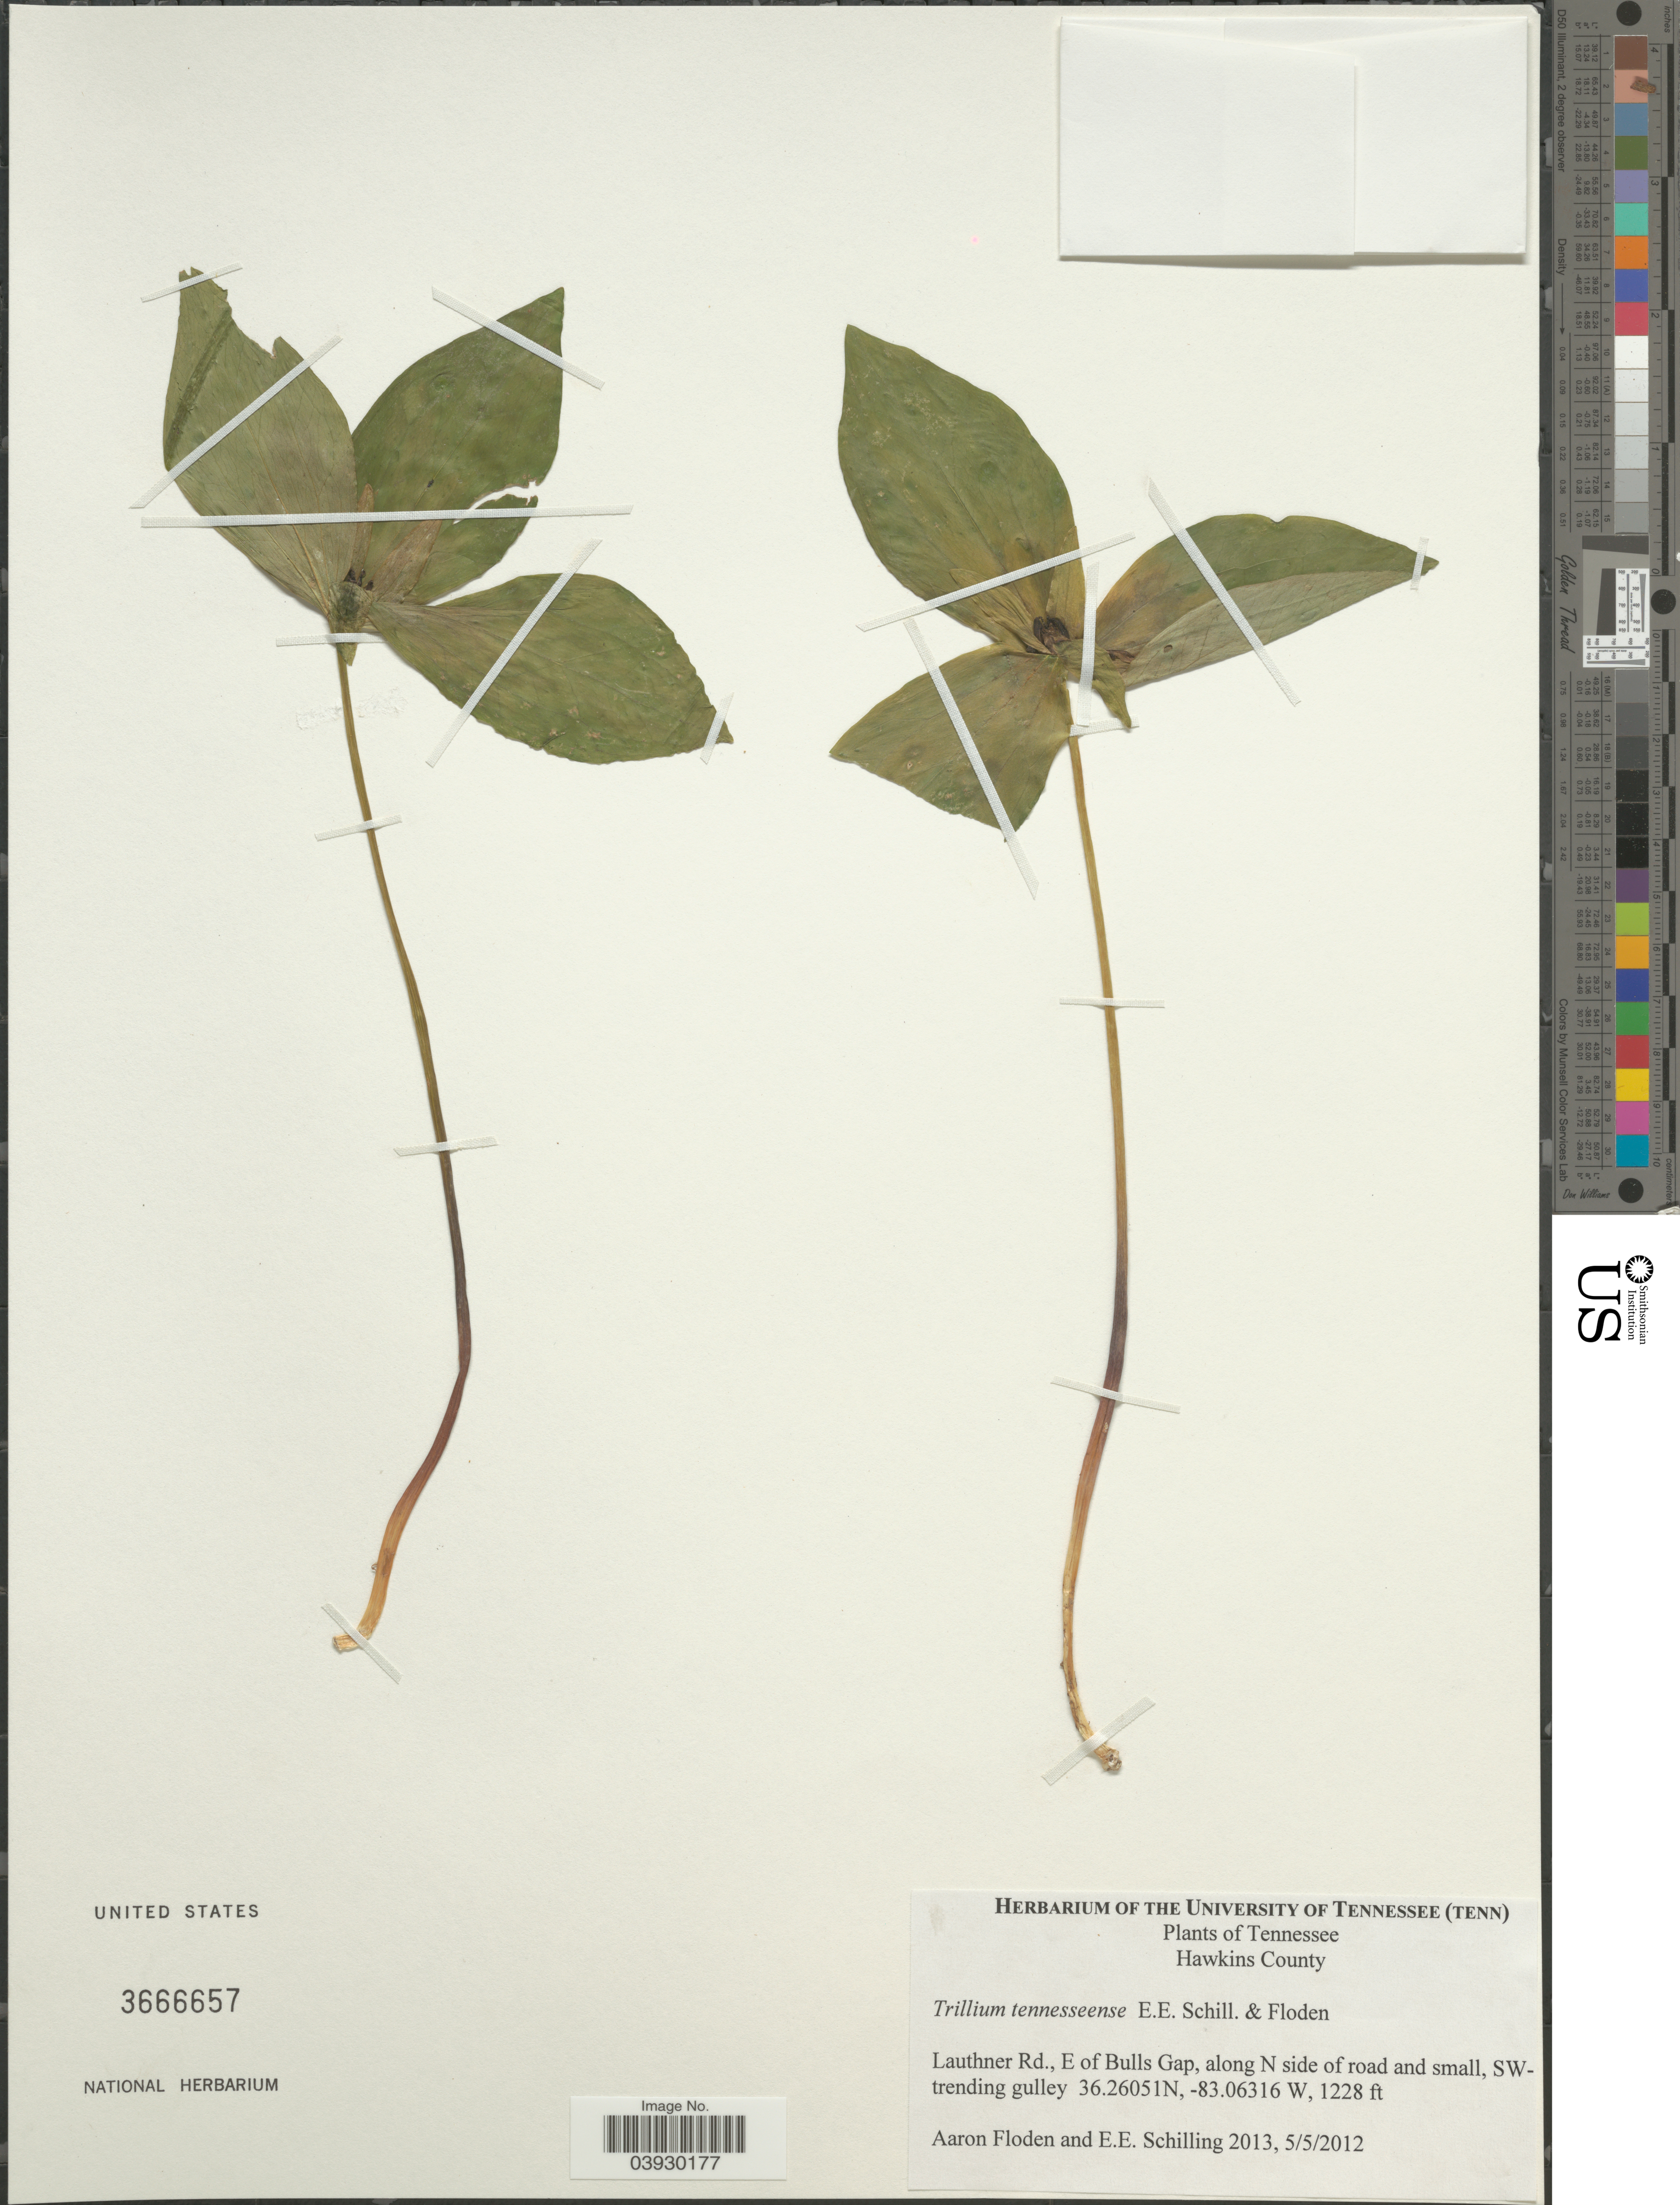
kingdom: Plantae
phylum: Tracheophyta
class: Liliopsida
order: Liliales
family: Melanthiaceae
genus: Trillium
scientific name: Trillium tennesseense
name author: E.E. Schill. & Floden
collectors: A. Floden & E. E. Schilling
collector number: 2013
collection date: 2012-05-05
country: United States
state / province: Tennessee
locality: Hawkins County. Lauthner Rd,. E of Bulls Gap, along N side of road and small, SW-trending gulley.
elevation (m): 374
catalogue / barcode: US 3666657